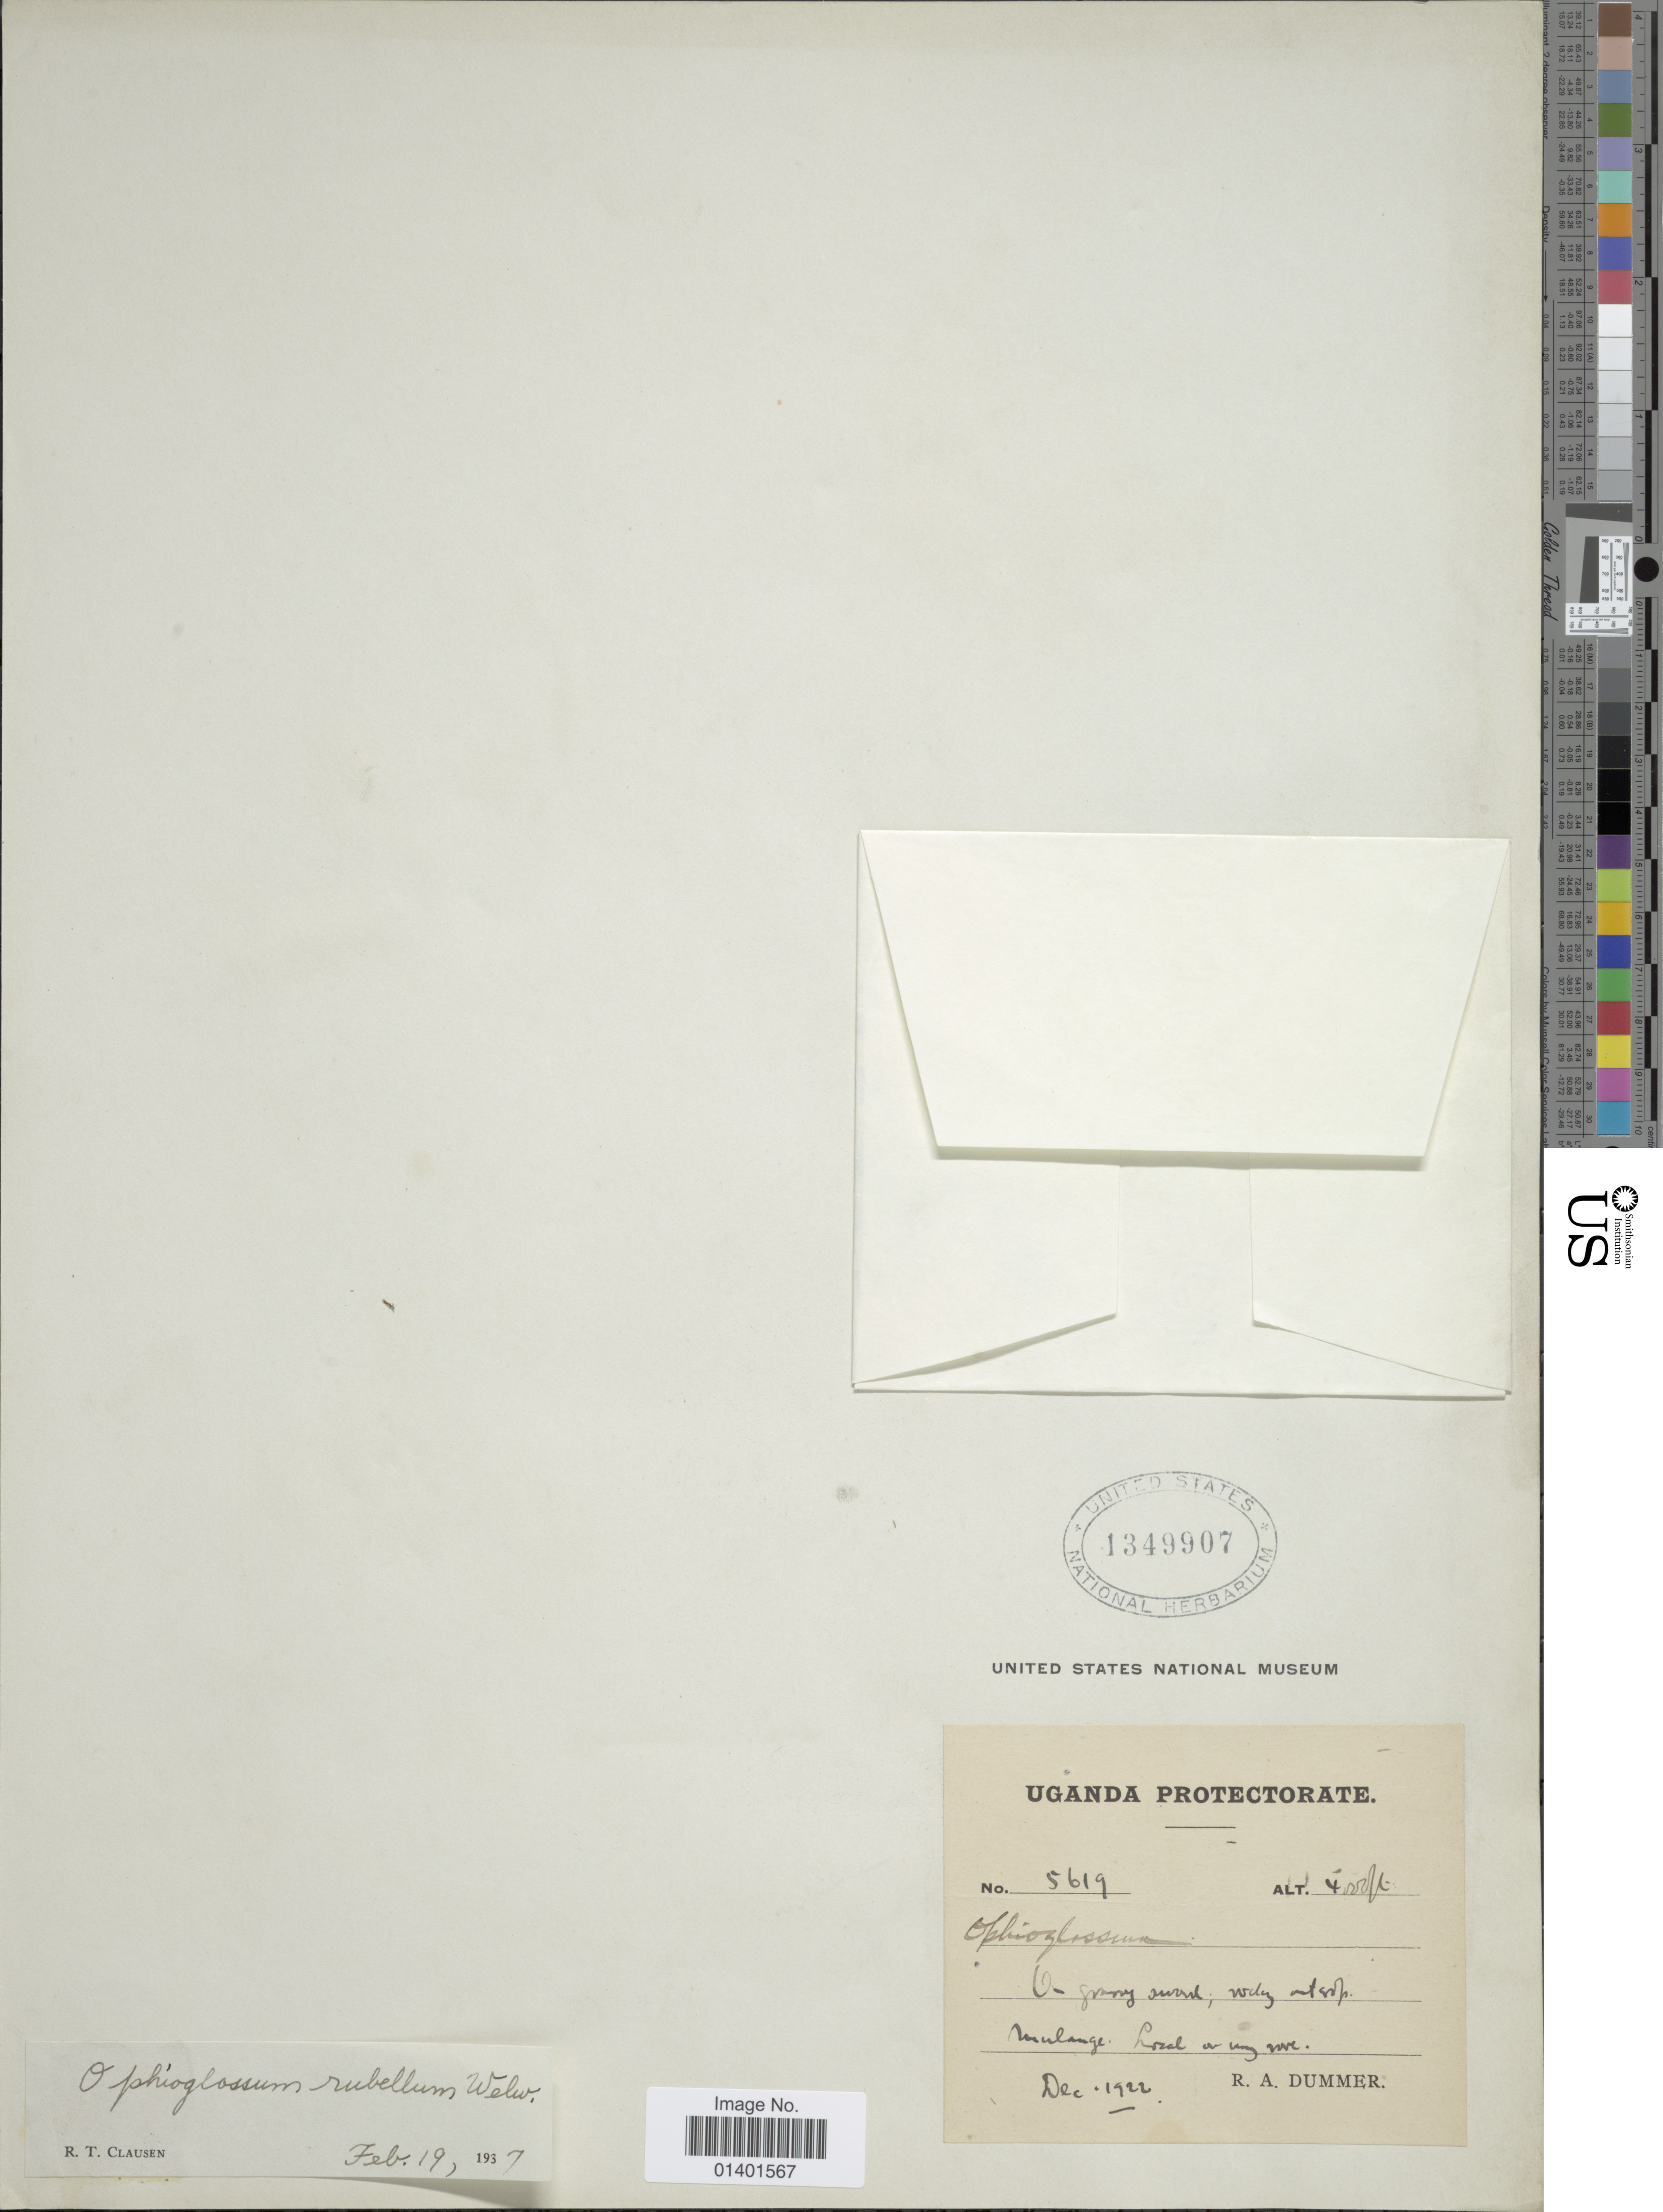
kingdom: Plantae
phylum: Tracheophyta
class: Polypodiopsida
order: Ophioglossales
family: Ophioglossaceae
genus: Ophioglossum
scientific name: Ophioglossum rubellum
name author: A. Braun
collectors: R. Dümmer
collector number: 5619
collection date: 1922-12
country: Uganda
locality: Uganda protectorate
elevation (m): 1219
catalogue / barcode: US 1349907